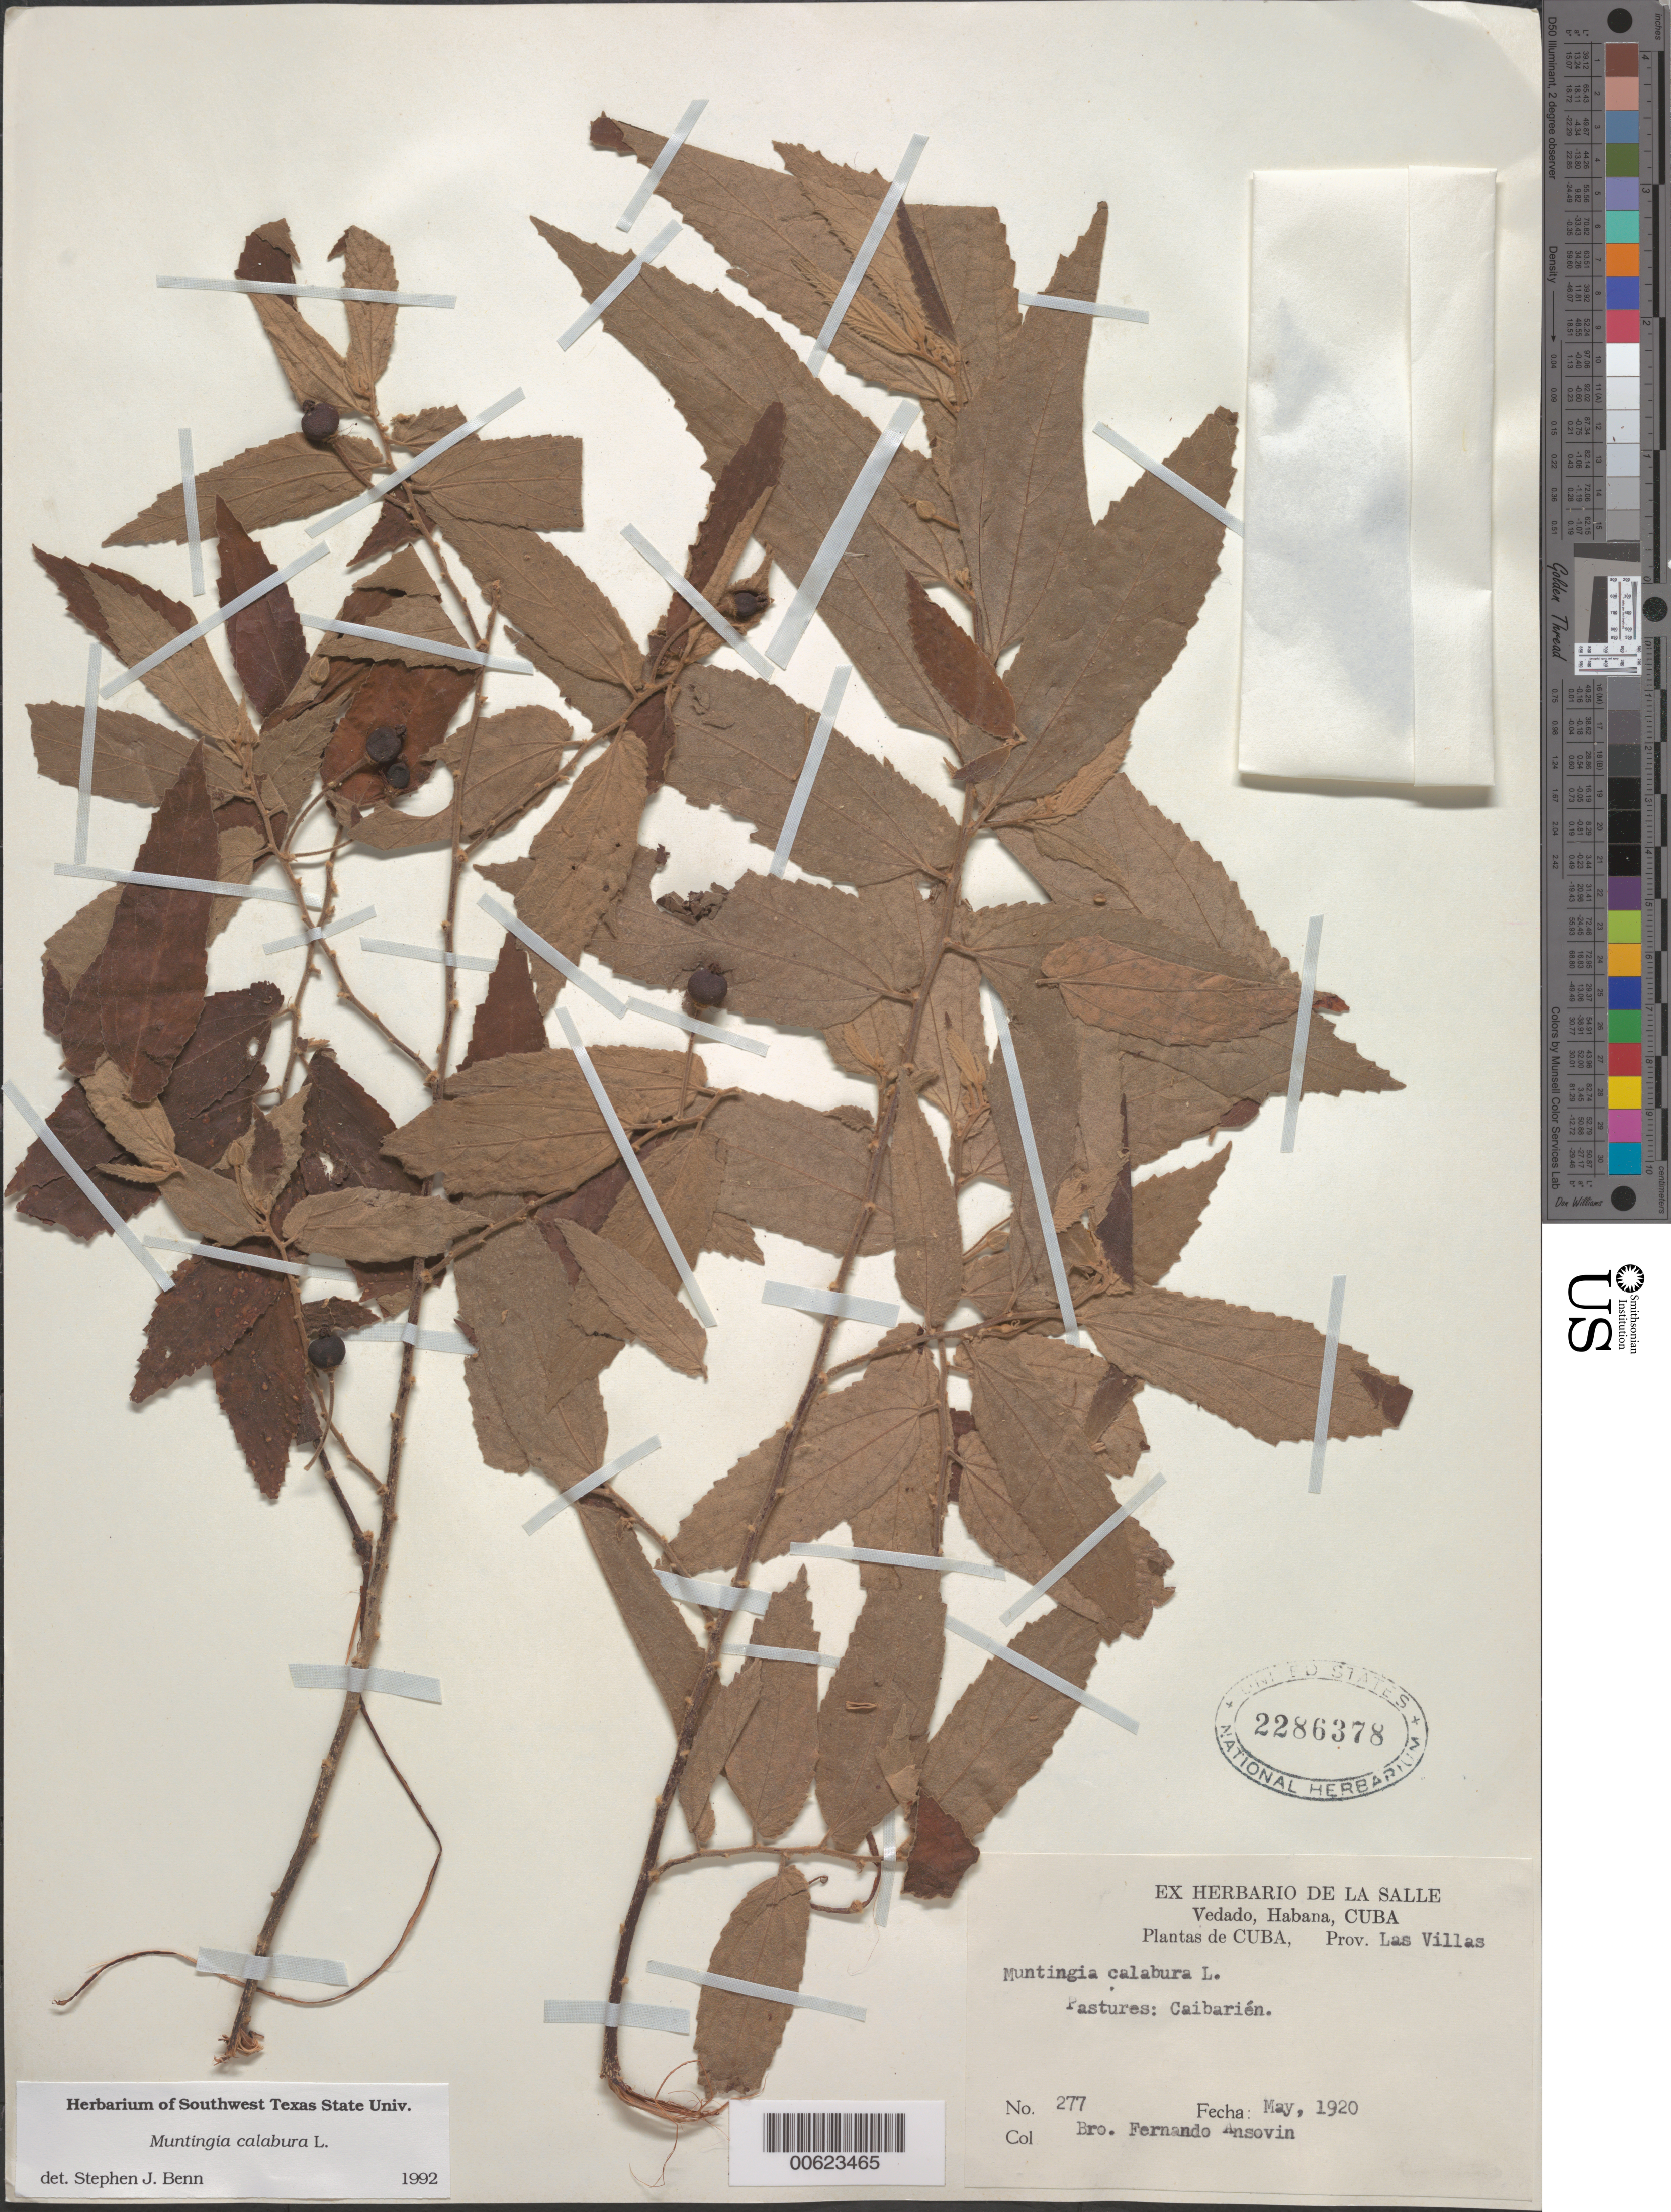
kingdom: Plantae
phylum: Tracheophyta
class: Magnoliopsida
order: Malvales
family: Muntingiaceae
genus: Muntingia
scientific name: Muntingia calabura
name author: L.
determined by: Benn, S. J.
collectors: B. Ansovin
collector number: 277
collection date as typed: May 1920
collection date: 1920-05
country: Cuba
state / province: Villa Clara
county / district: Caibarién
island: Greater Antilles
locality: Caibarién. [In former Las Villas (Santa Clara) Province.]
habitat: Pastures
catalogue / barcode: US 2286378